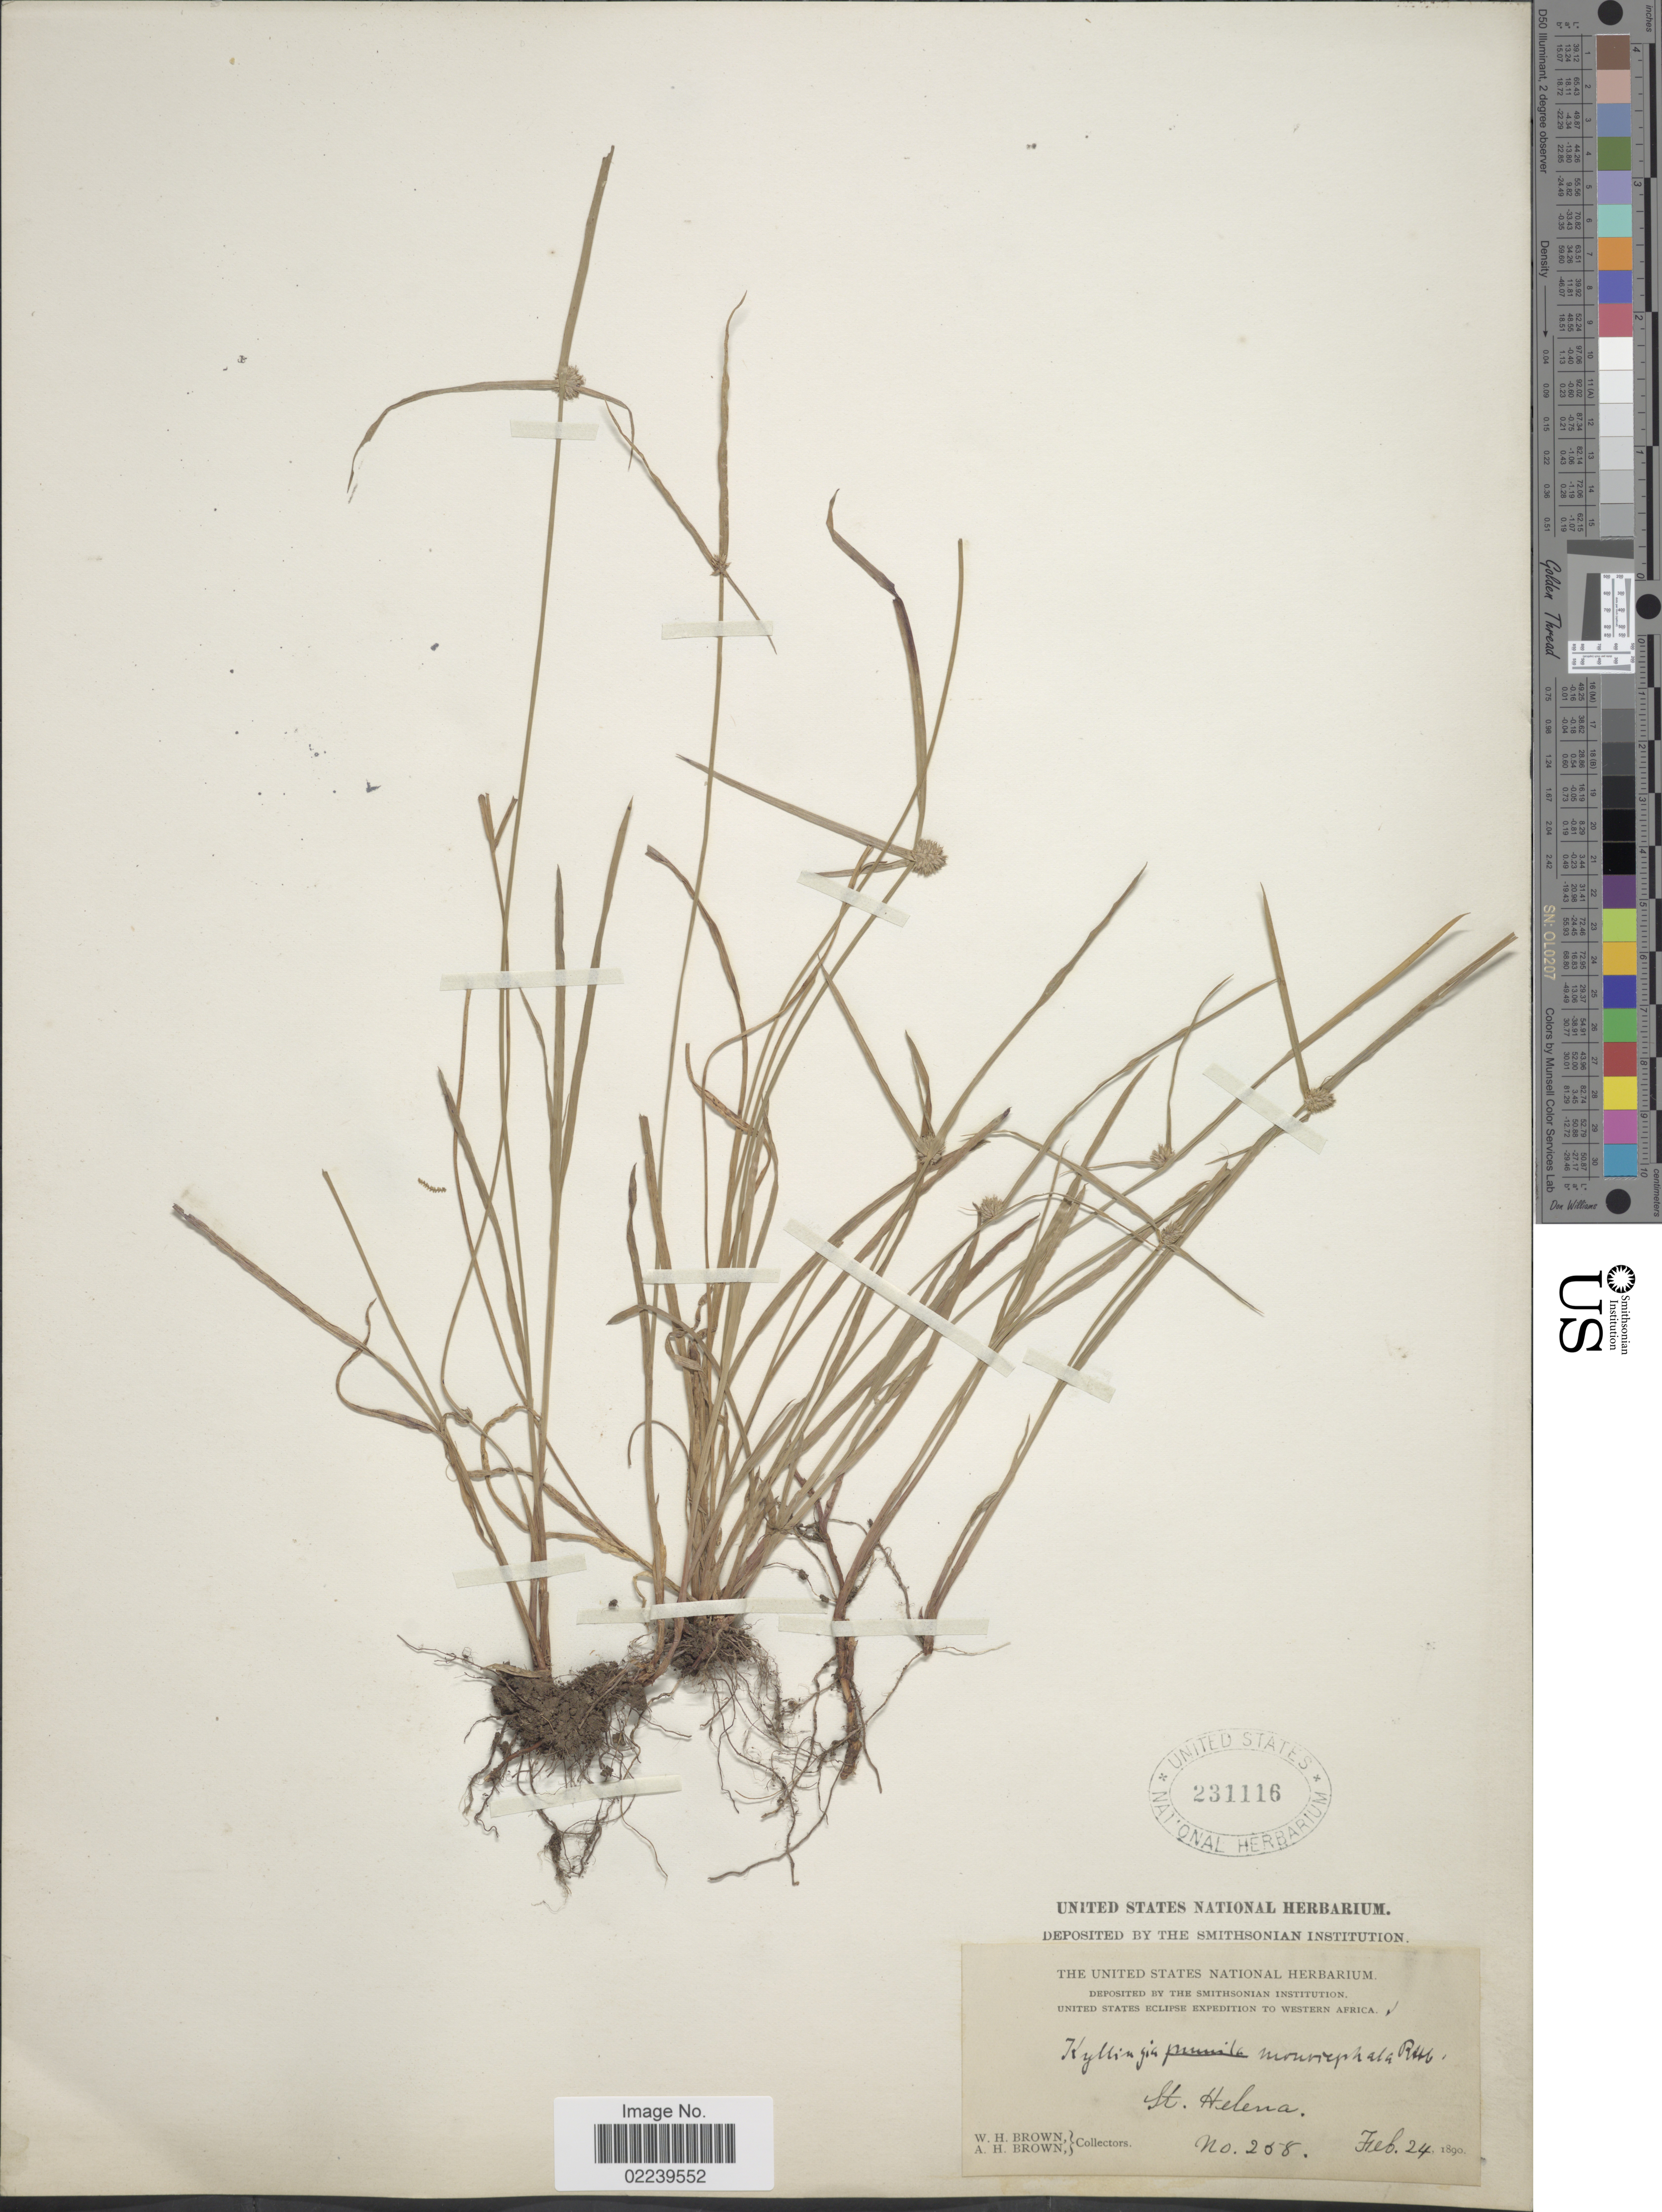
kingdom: Plantae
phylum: Tracheophyta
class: Liliopsida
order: Poales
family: Cyperaceae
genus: Cyperus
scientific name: Cyperus brevifolius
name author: (Rottb.) Hassk.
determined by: Strong, M. T., (US), Smithsonian Institution - National Museum of Natural History (UNITED STATES)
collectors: W. H. Brown & A. H. Brown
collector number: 258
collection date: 1890-02-24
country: St. Helena Islands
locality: Western Africa. St. Helena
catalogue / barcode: US 231116